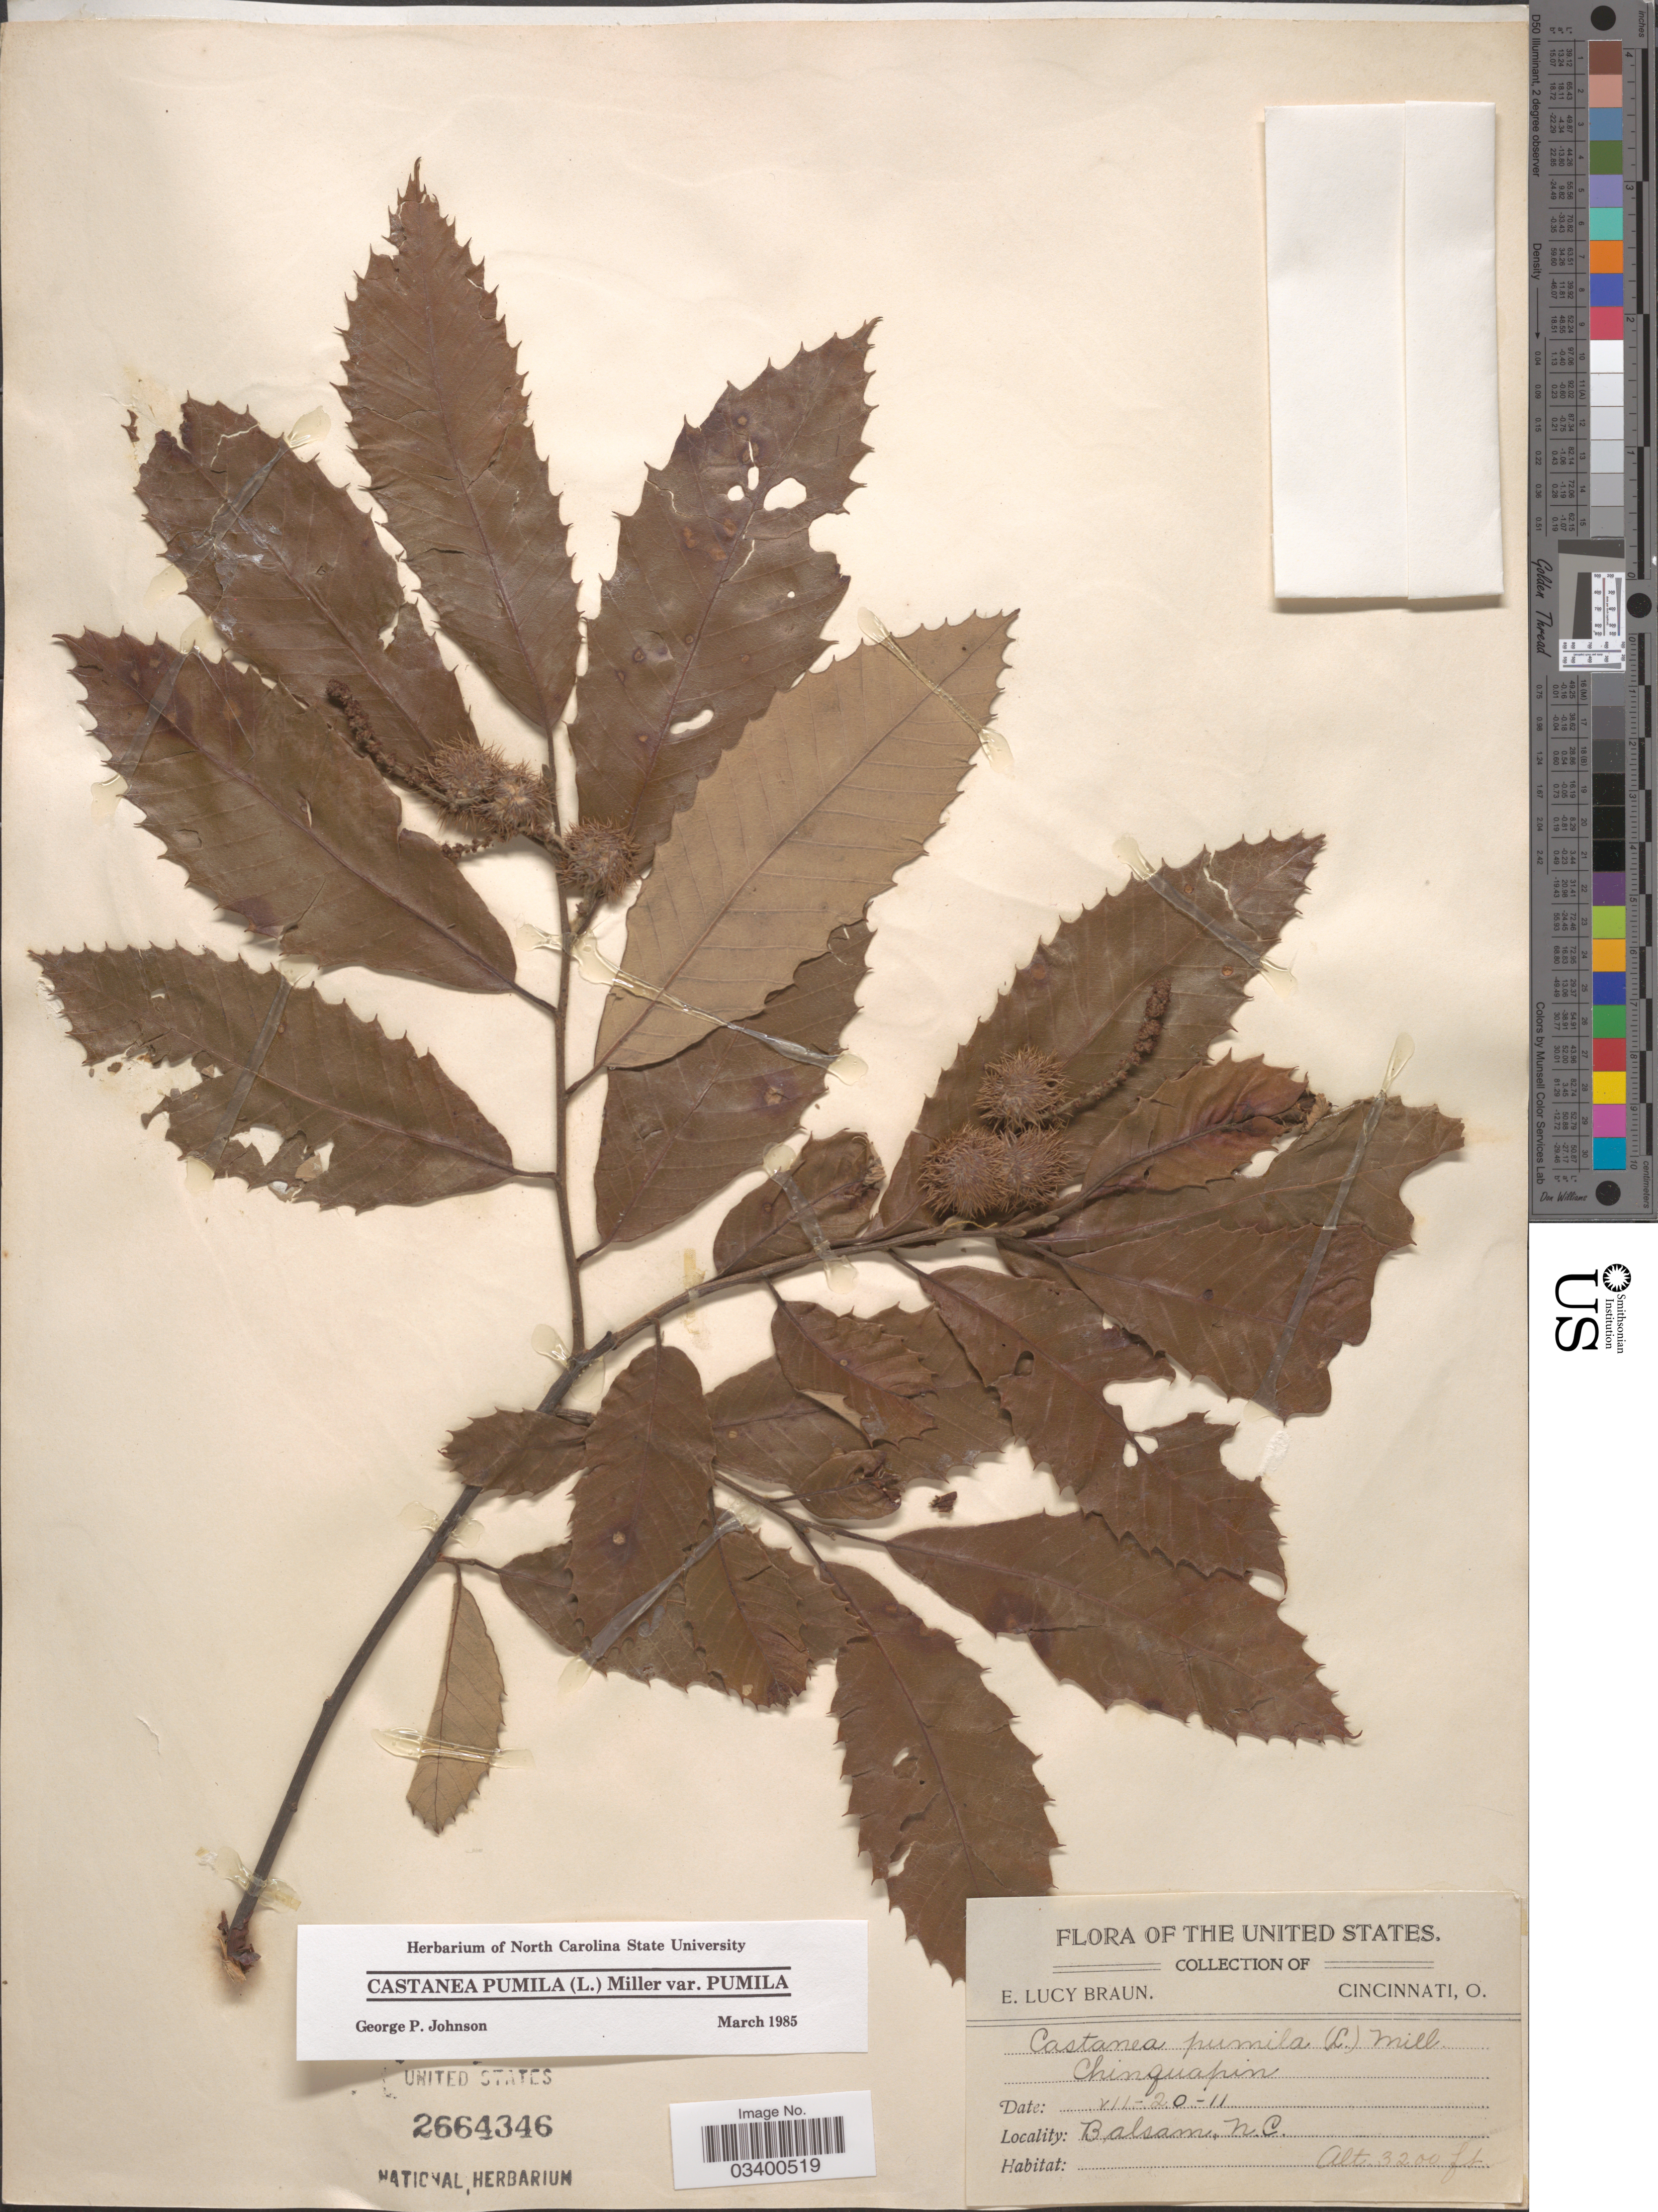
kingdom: Plantae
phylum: Tracheophyta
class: Magnoliopsida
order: Fagales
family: Fagaceae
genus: Castanea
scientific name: Castanea pumila var. pumila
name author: (L.) Mill.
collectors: E. L. Braun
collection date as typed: Transcribed d/m/y: 20/7/11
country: United States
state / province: North Carolina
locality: Balsam.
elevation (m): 975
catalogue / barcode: US 2664346